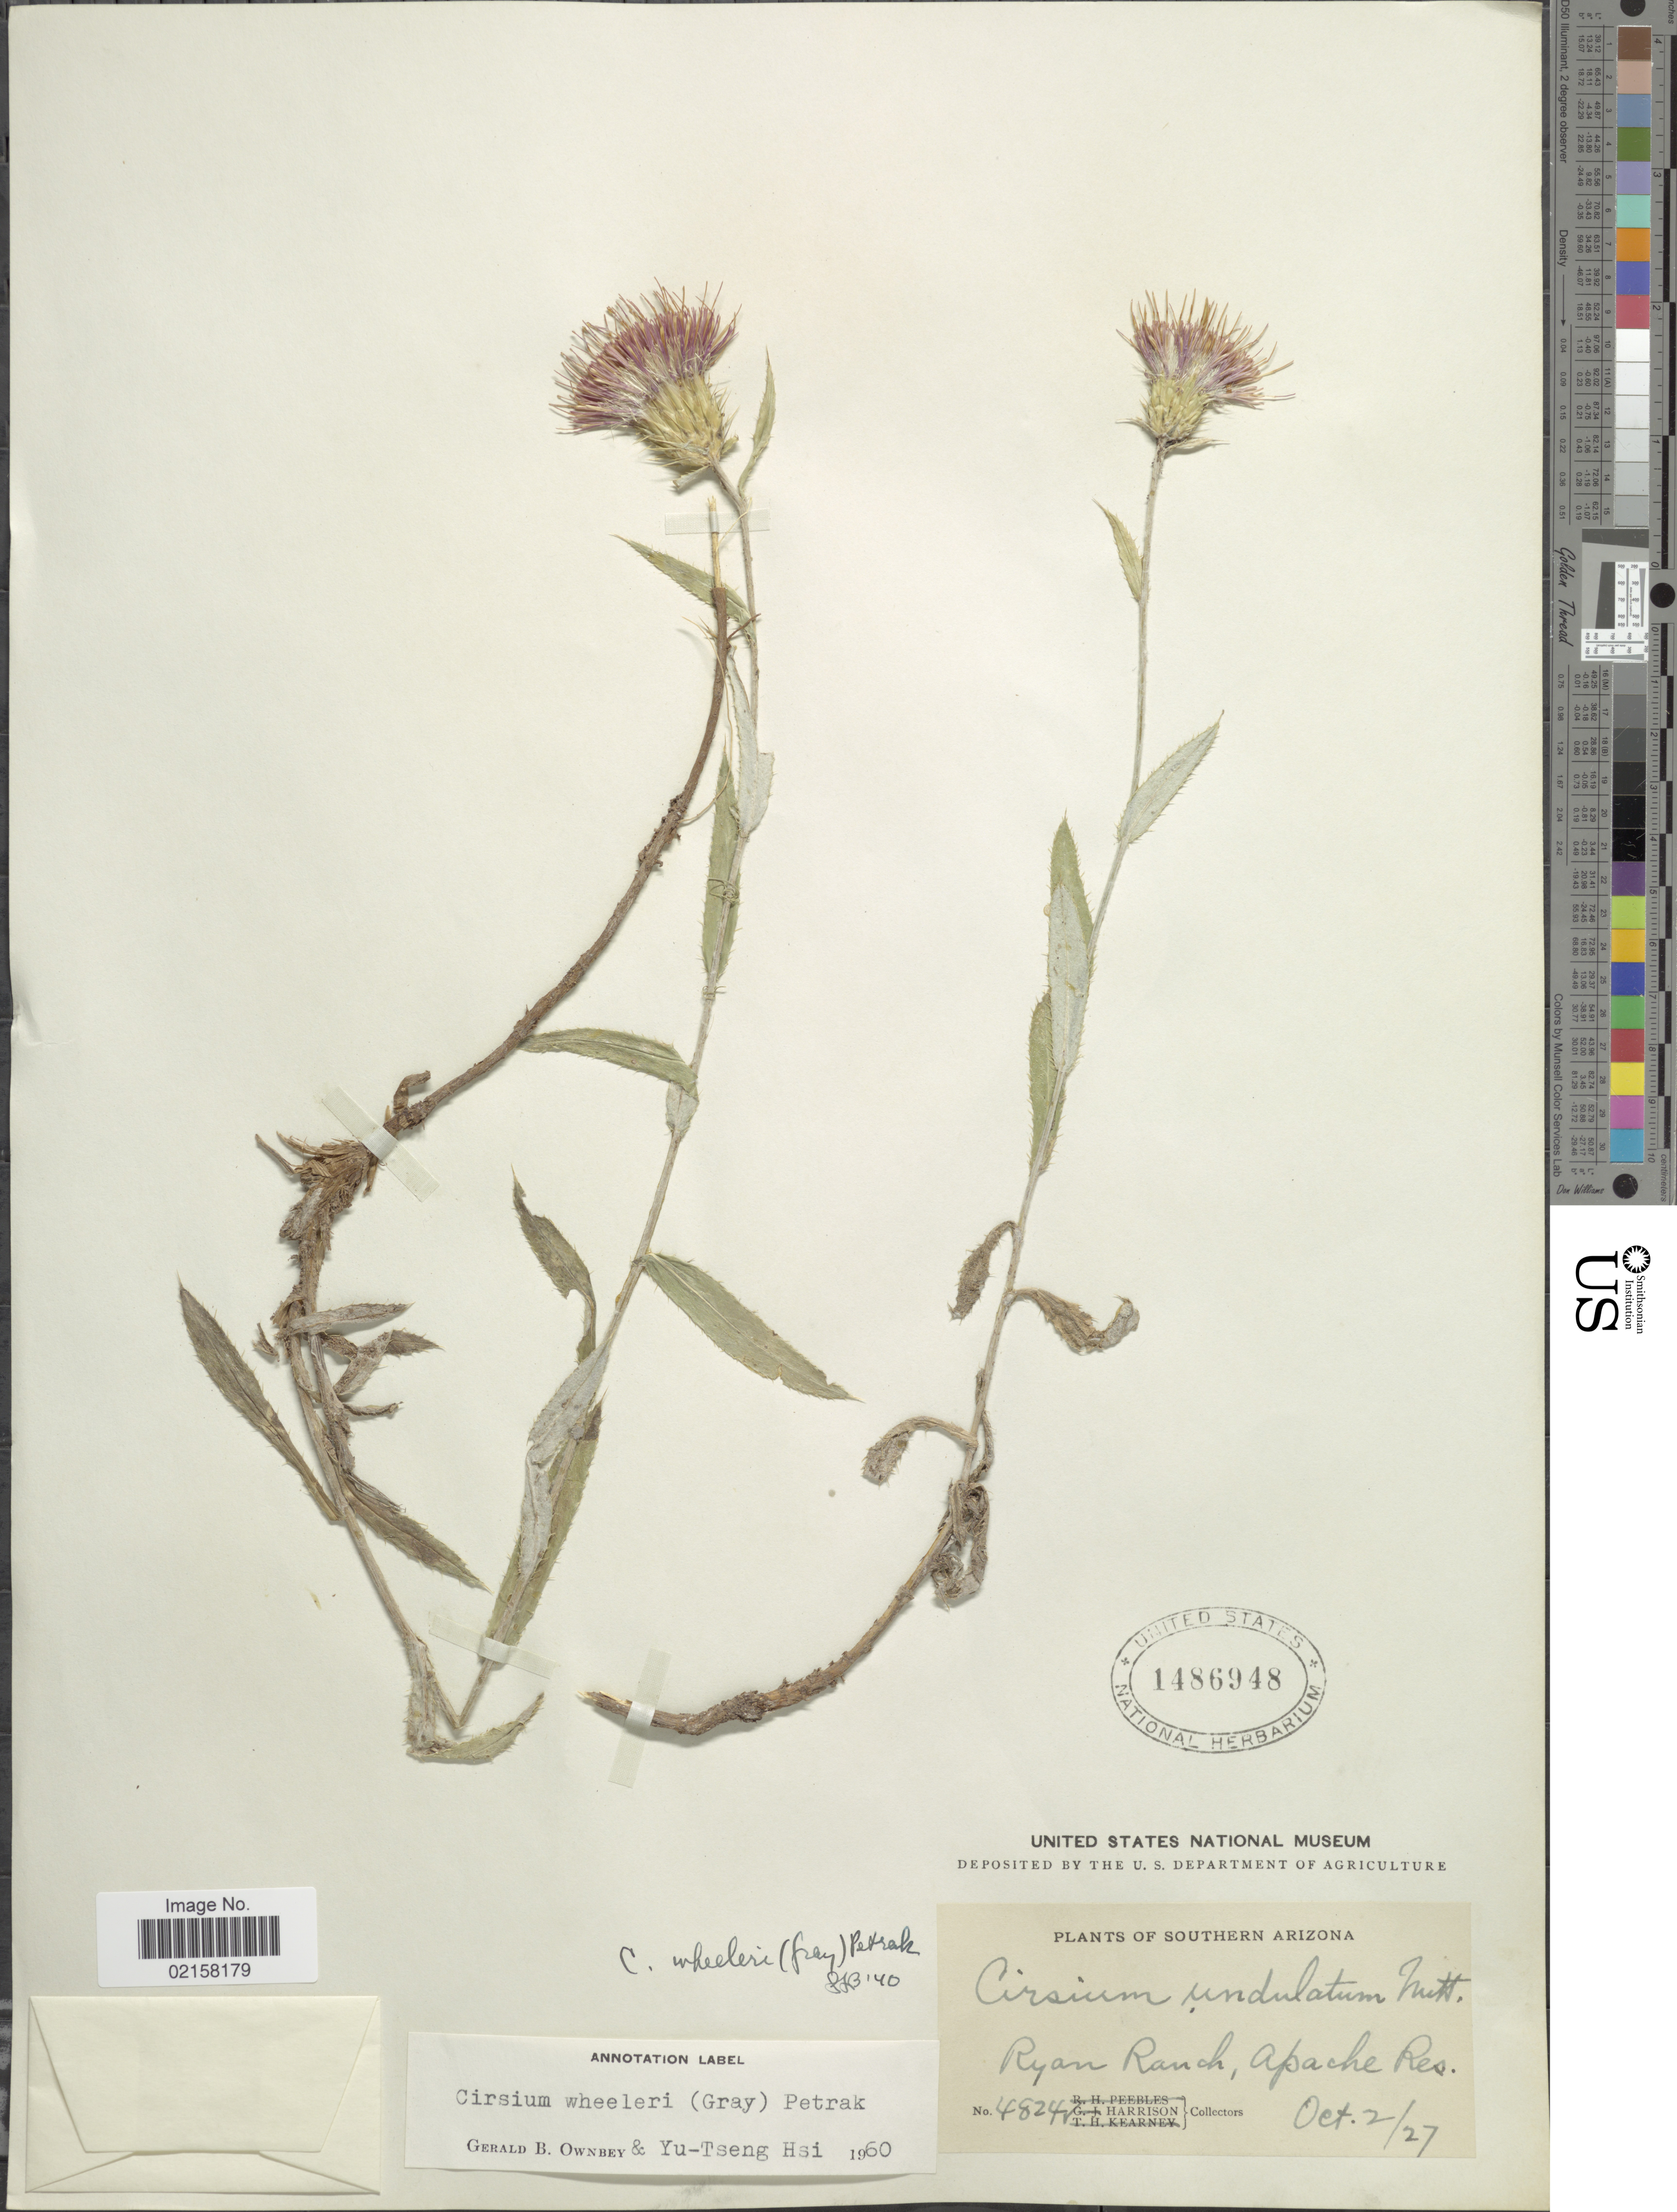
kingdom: Plantae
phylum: Tracheophyta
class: Magnoliopsida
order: Asterales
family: Asteraceae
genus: Cirsium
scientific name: Cirsium wheeleri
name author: (A. Gray) Petr.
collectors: Harrison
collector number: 4824v*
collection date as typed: Transcribed d/m/y: 2/10/27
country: United States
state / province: Arizona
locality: Southern Arizona, Ryan Ranch, Apache Res.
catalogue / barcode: US 1486948